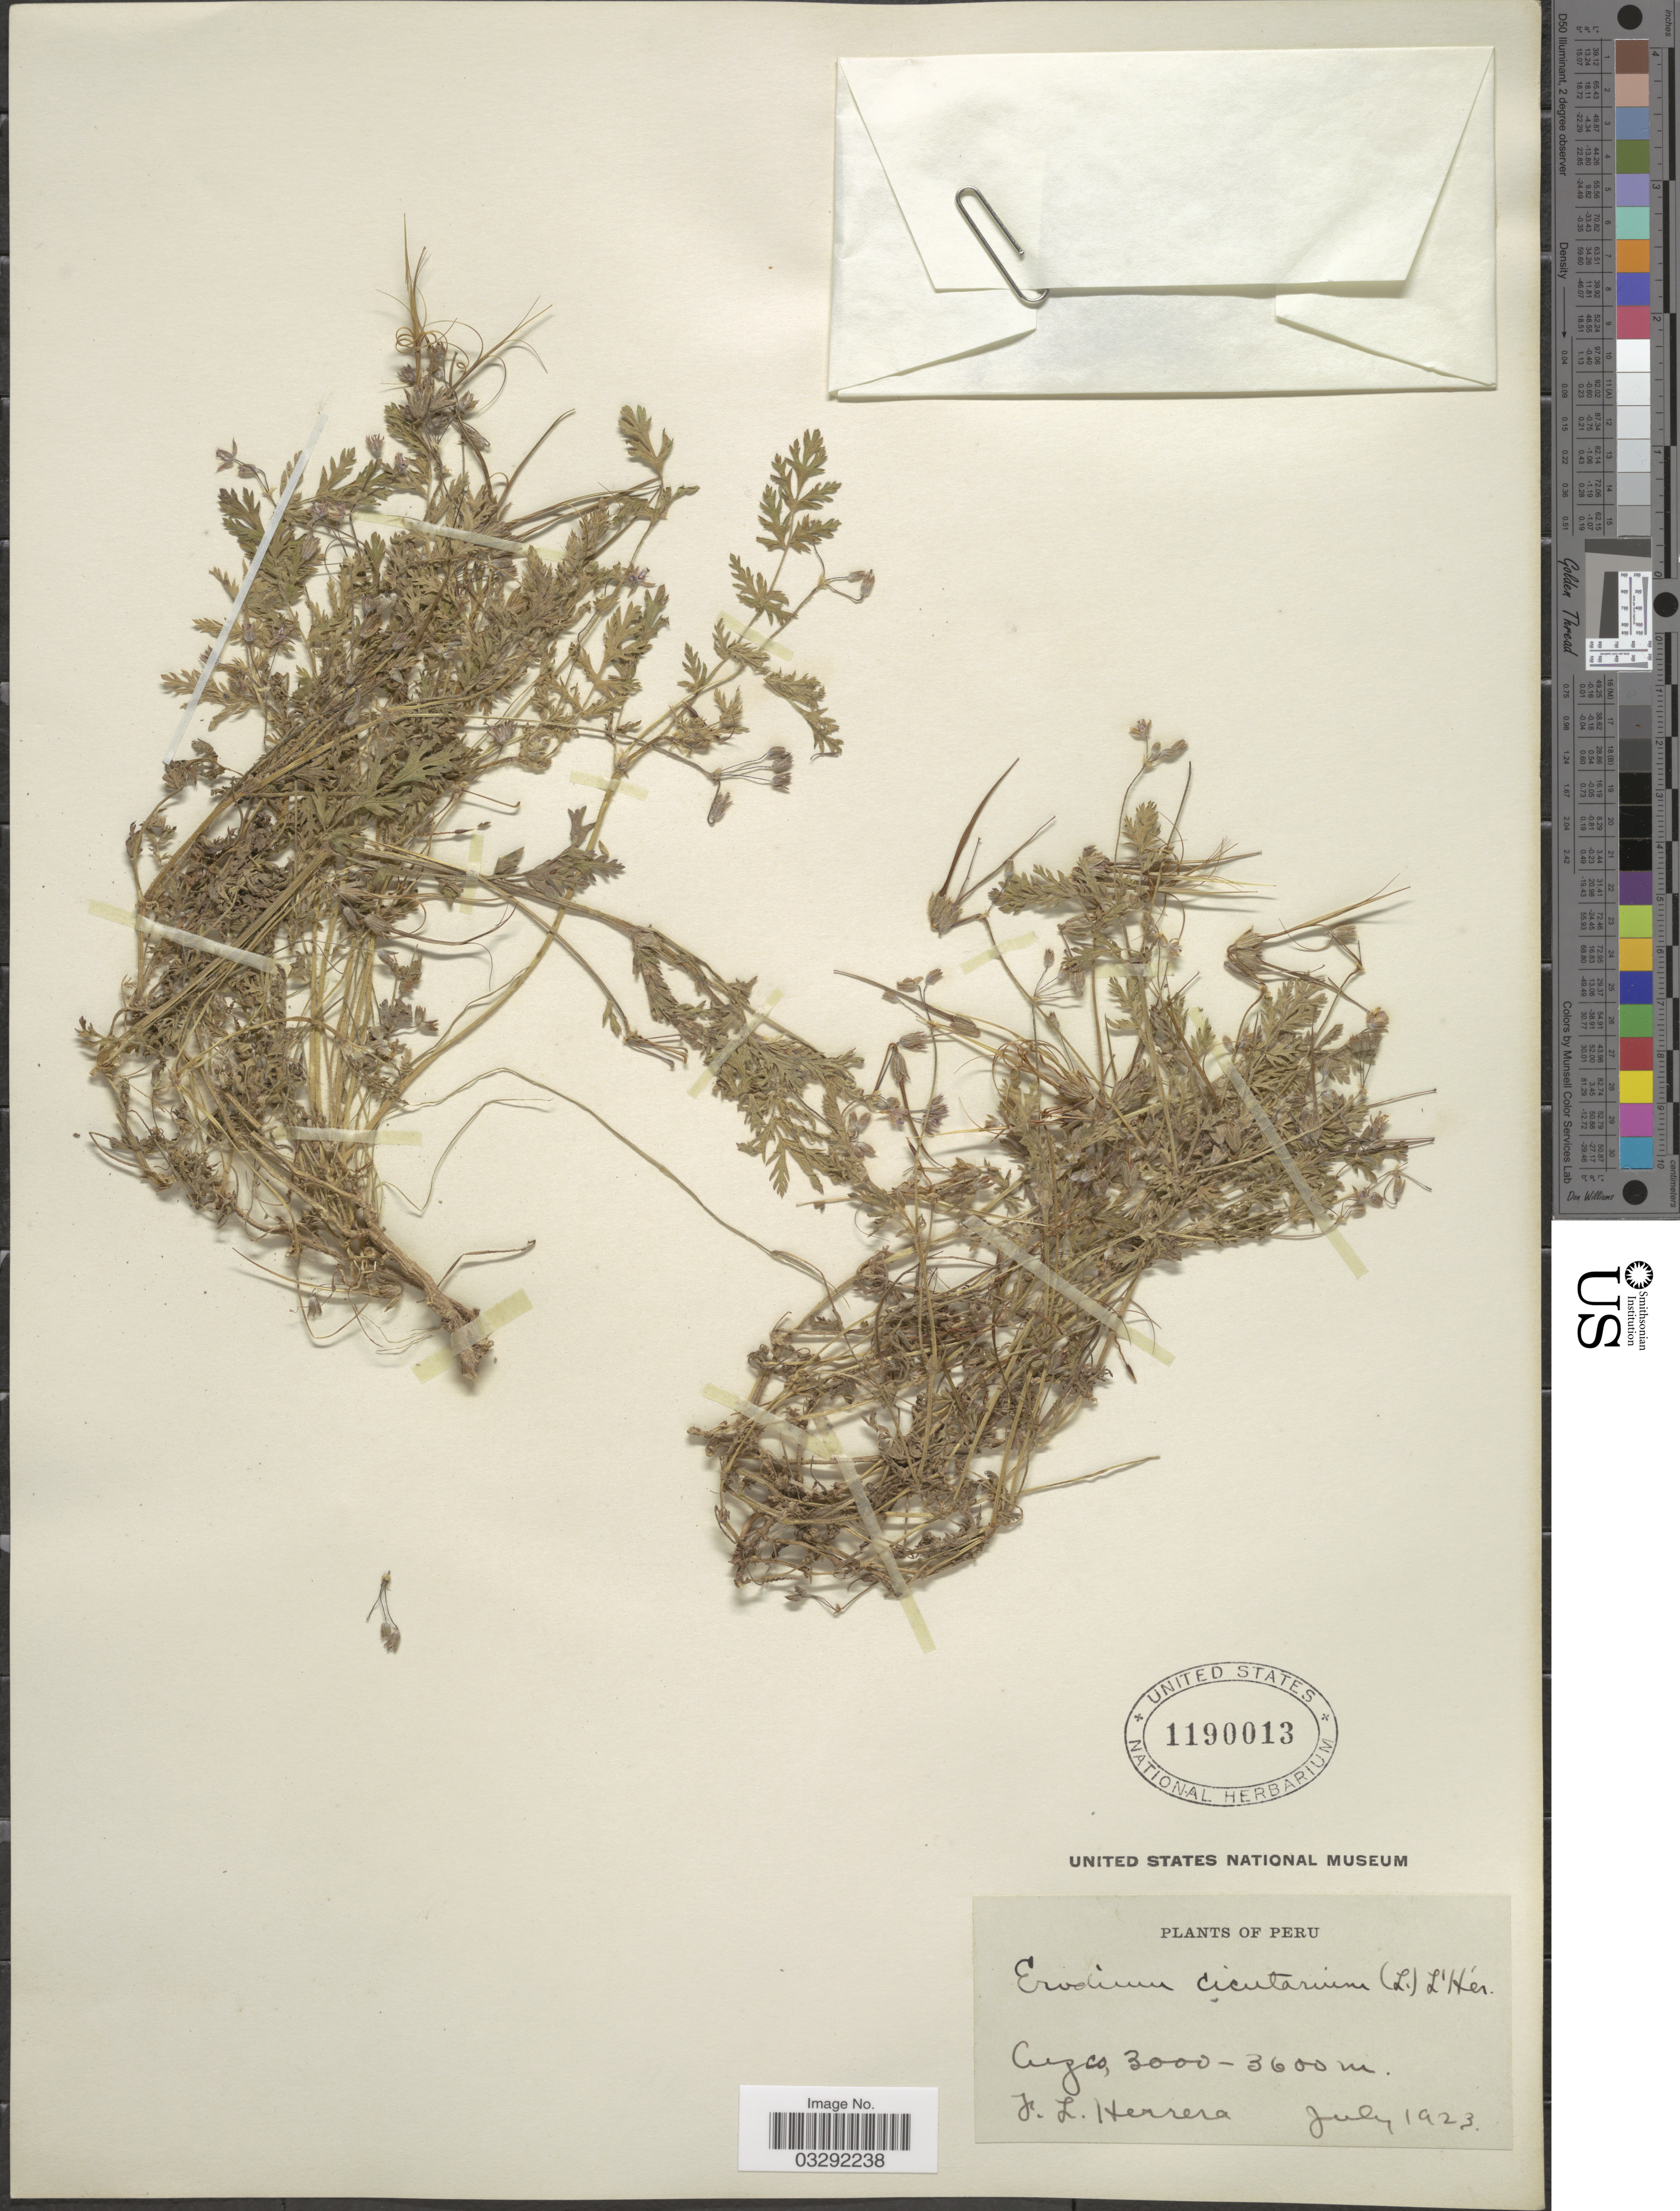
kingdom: Plantae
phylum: Tracheophyta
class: Magnoliopsida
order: Geraniales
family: Geraniaceae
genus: Erodium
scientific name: Erodium cicutarium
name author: (L.) L'Hér.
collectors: F. L. Herrera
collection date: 1923-07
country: Peru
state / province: Cusco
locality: Cuzco.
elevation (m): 3000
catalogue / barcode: US 1190013